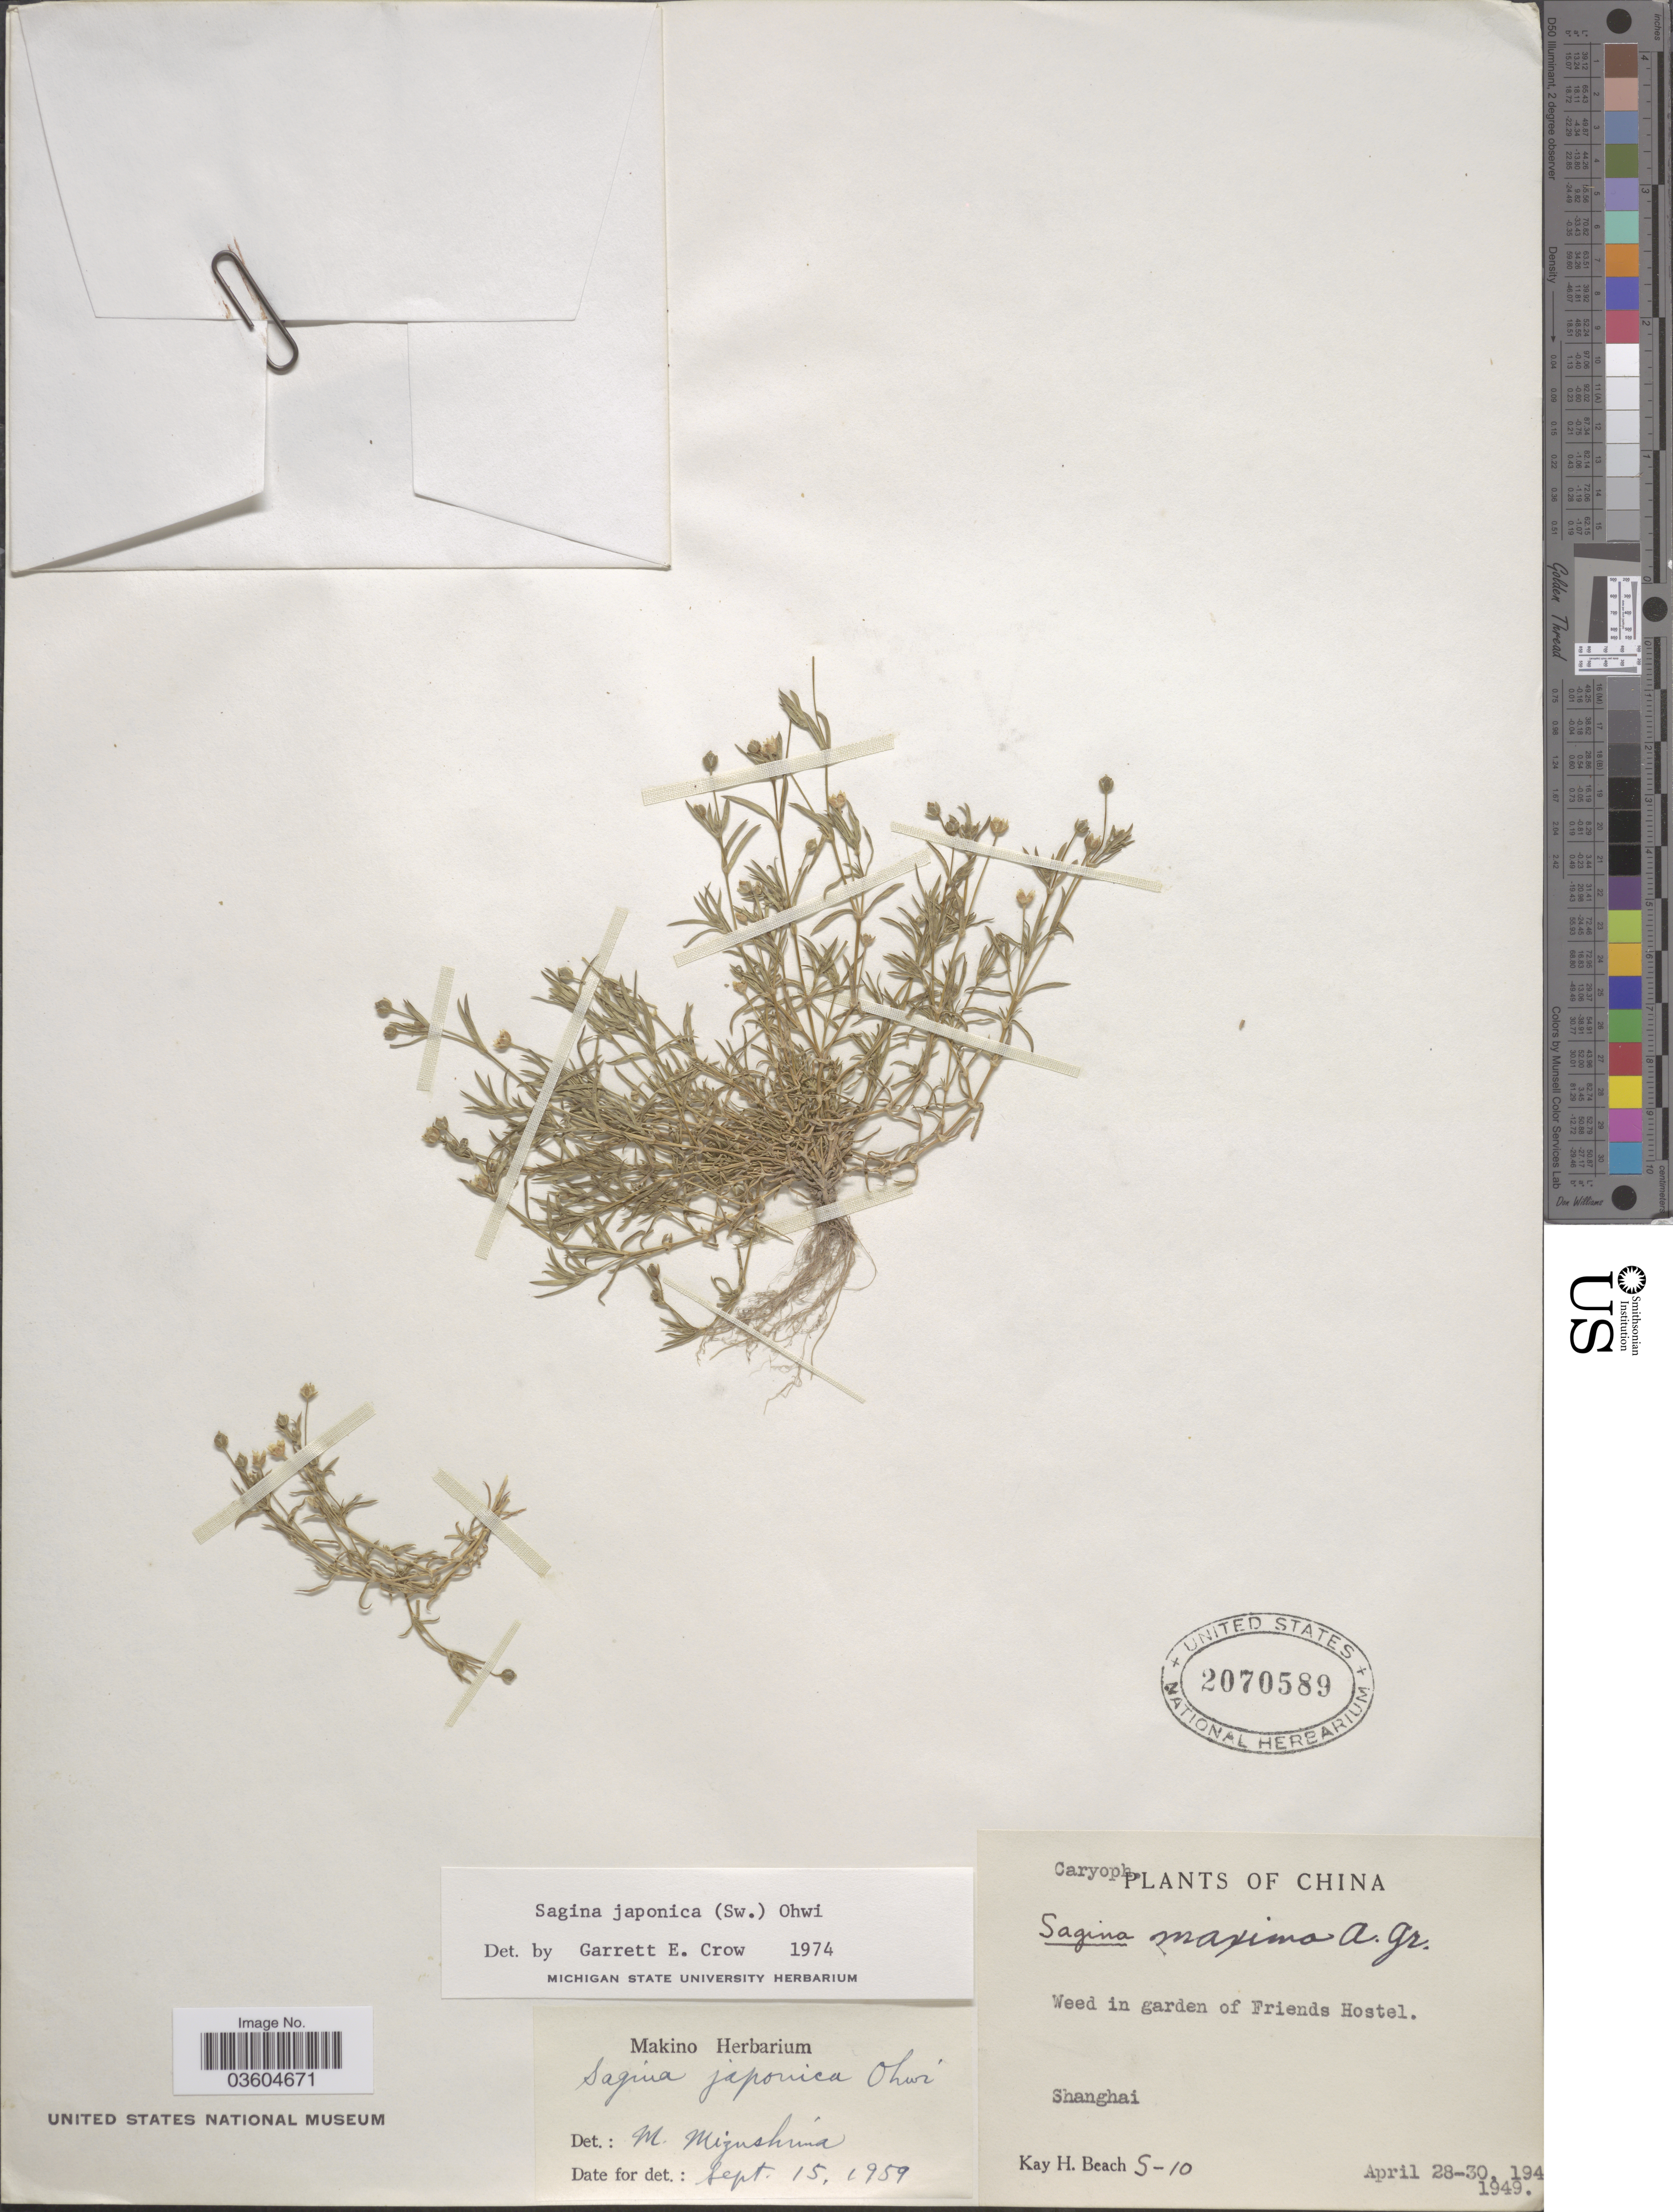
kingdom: Plantae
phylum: Tracheophyta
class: Magnoliopsida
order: Caryophyllales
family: Caryophyllaceae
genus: Sagina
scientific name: Sagina japonica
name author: (Sw.) Ohwi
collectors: K. H. Beach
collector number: S-10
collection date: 1949-04-28/1949-04-30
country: China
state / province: Shanghai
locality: Weed in garden of Friens Hostel. Shanghai.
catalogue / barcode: US 2070589